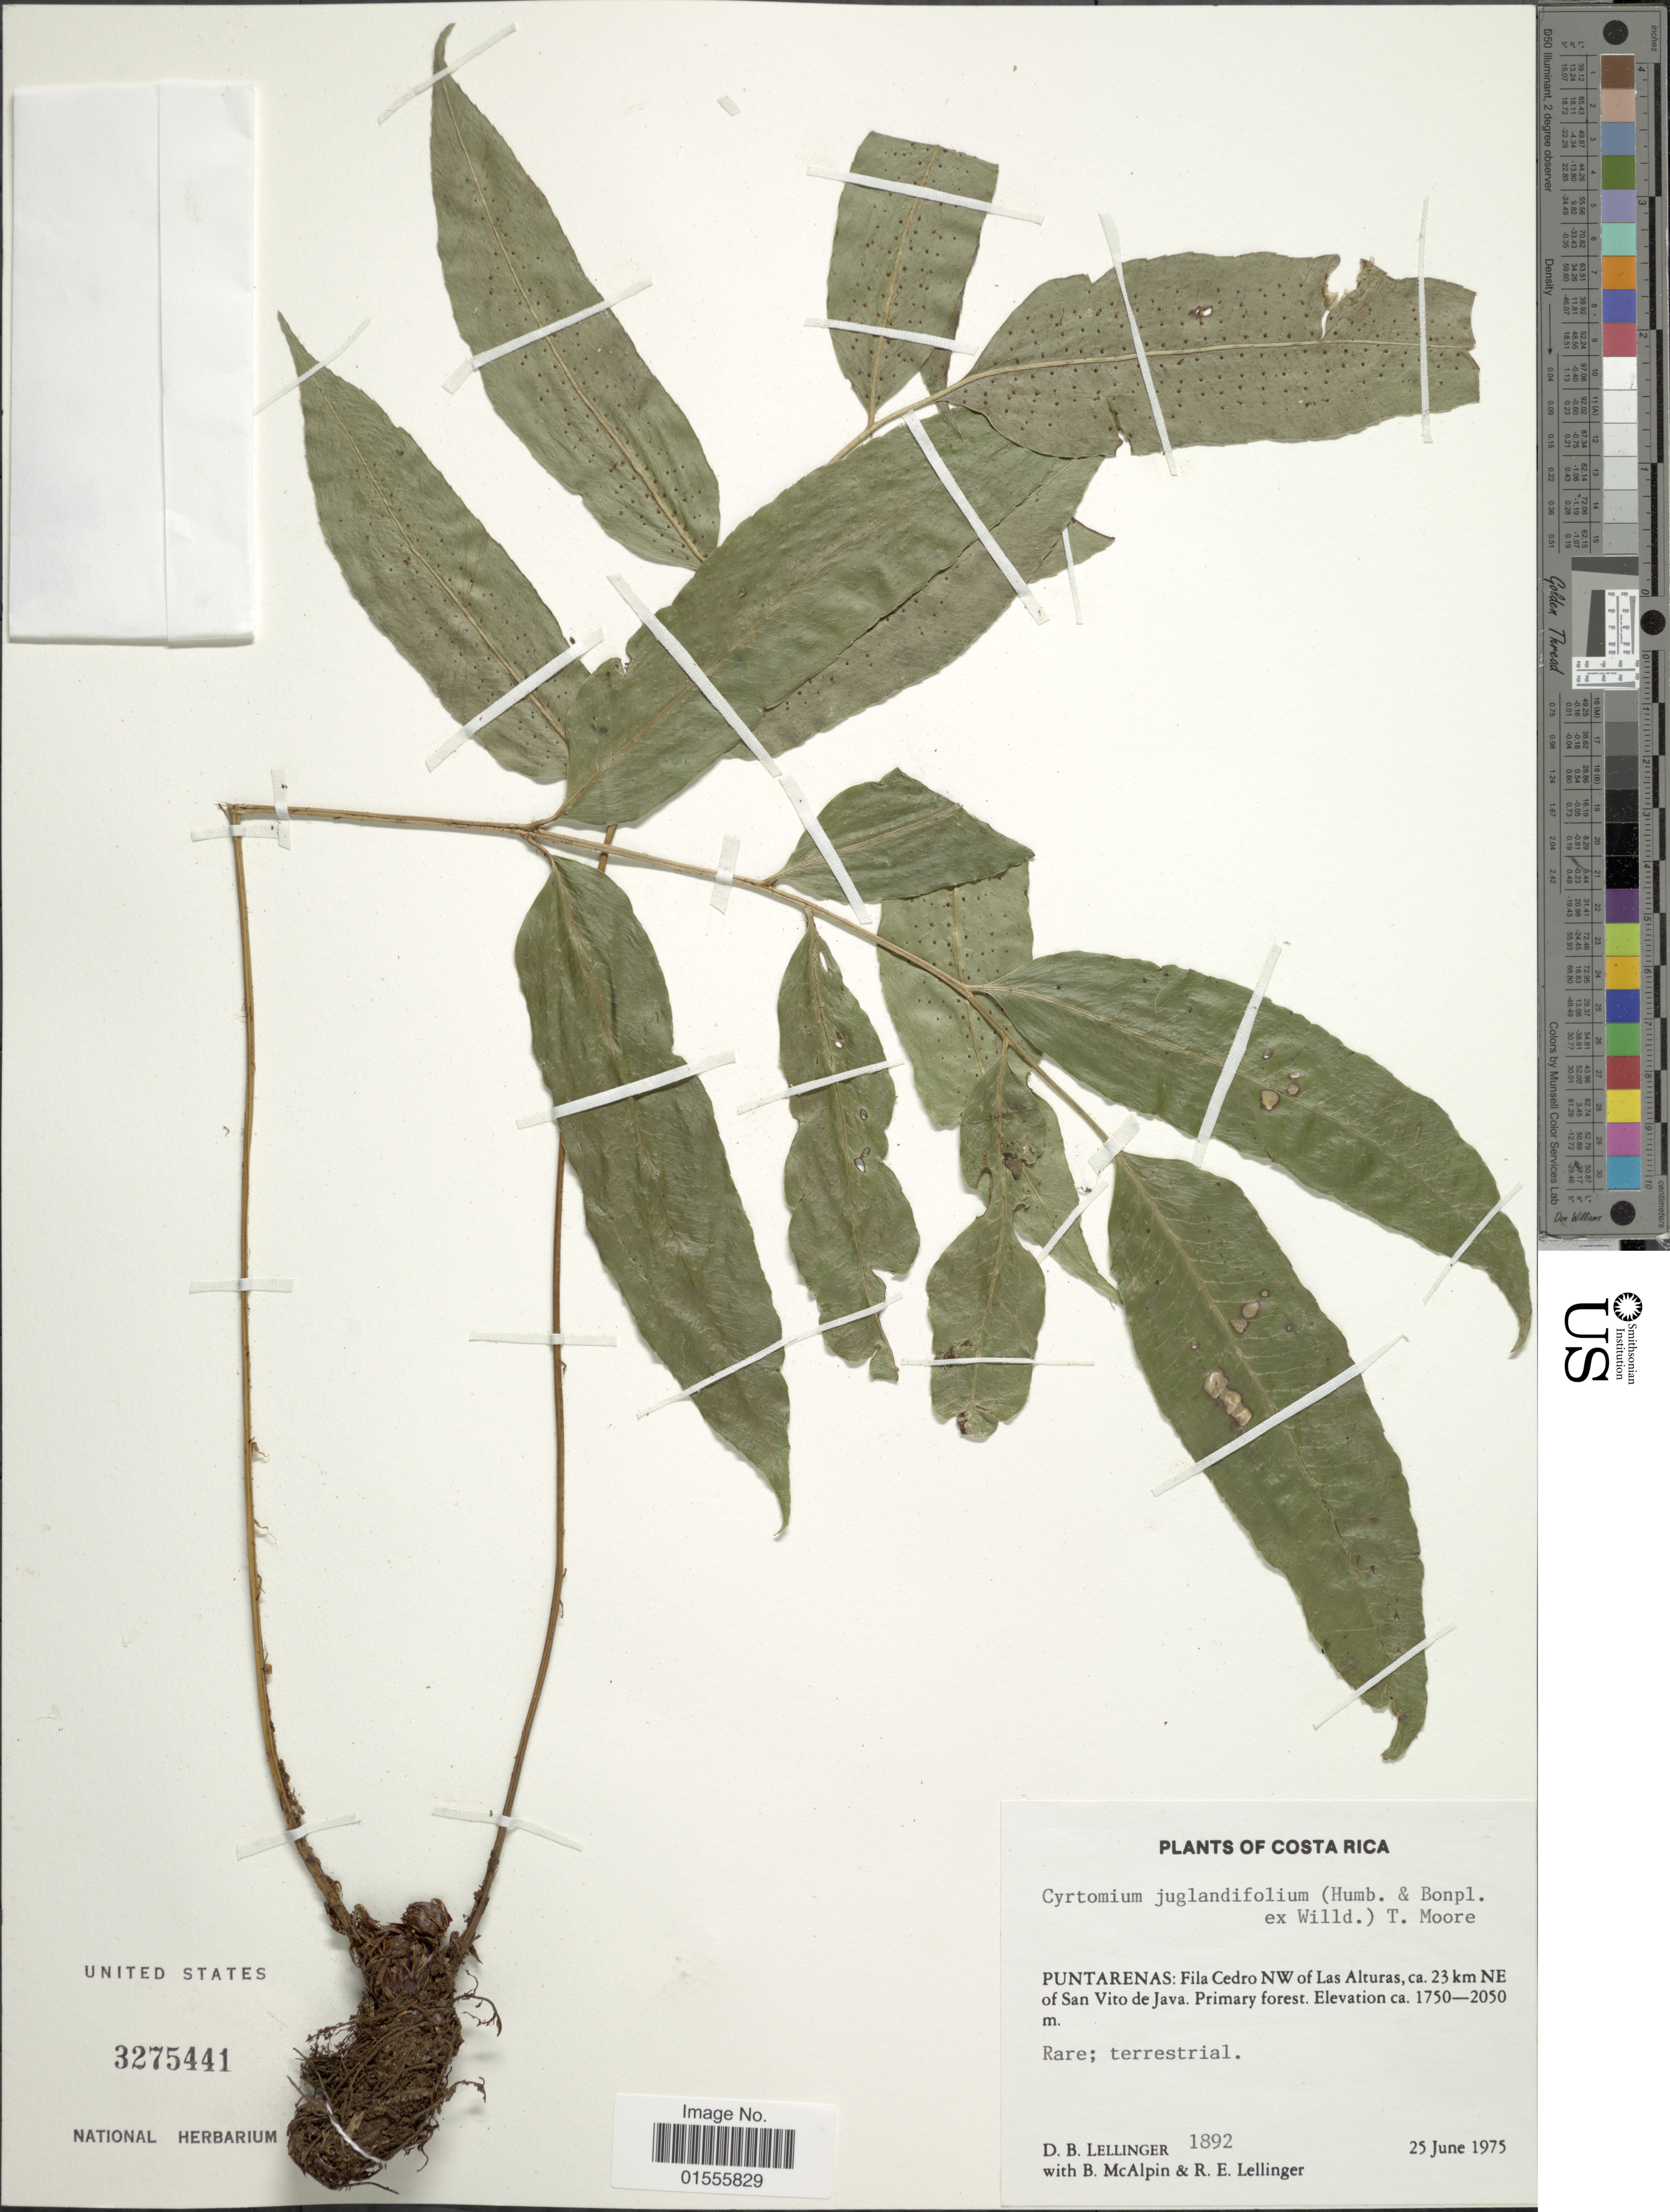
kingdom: Plantae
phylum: Tracheophyta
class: Polypodiopsida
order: Polypodiales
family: Dryopteridaceae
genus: Phanerophlebia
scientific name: Phanerophlebia juglandifolia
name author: (Willd.) J. Sm.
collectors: D. B. Lellinger & B. McAlpin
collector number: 1892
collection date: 1975-06-25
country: Costa Rica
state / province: Puntarenas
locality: Fila Cedro NW of Las Alturas, ca 23 km NE of San Vito de Java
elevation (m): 1750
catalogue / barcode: US 3275441